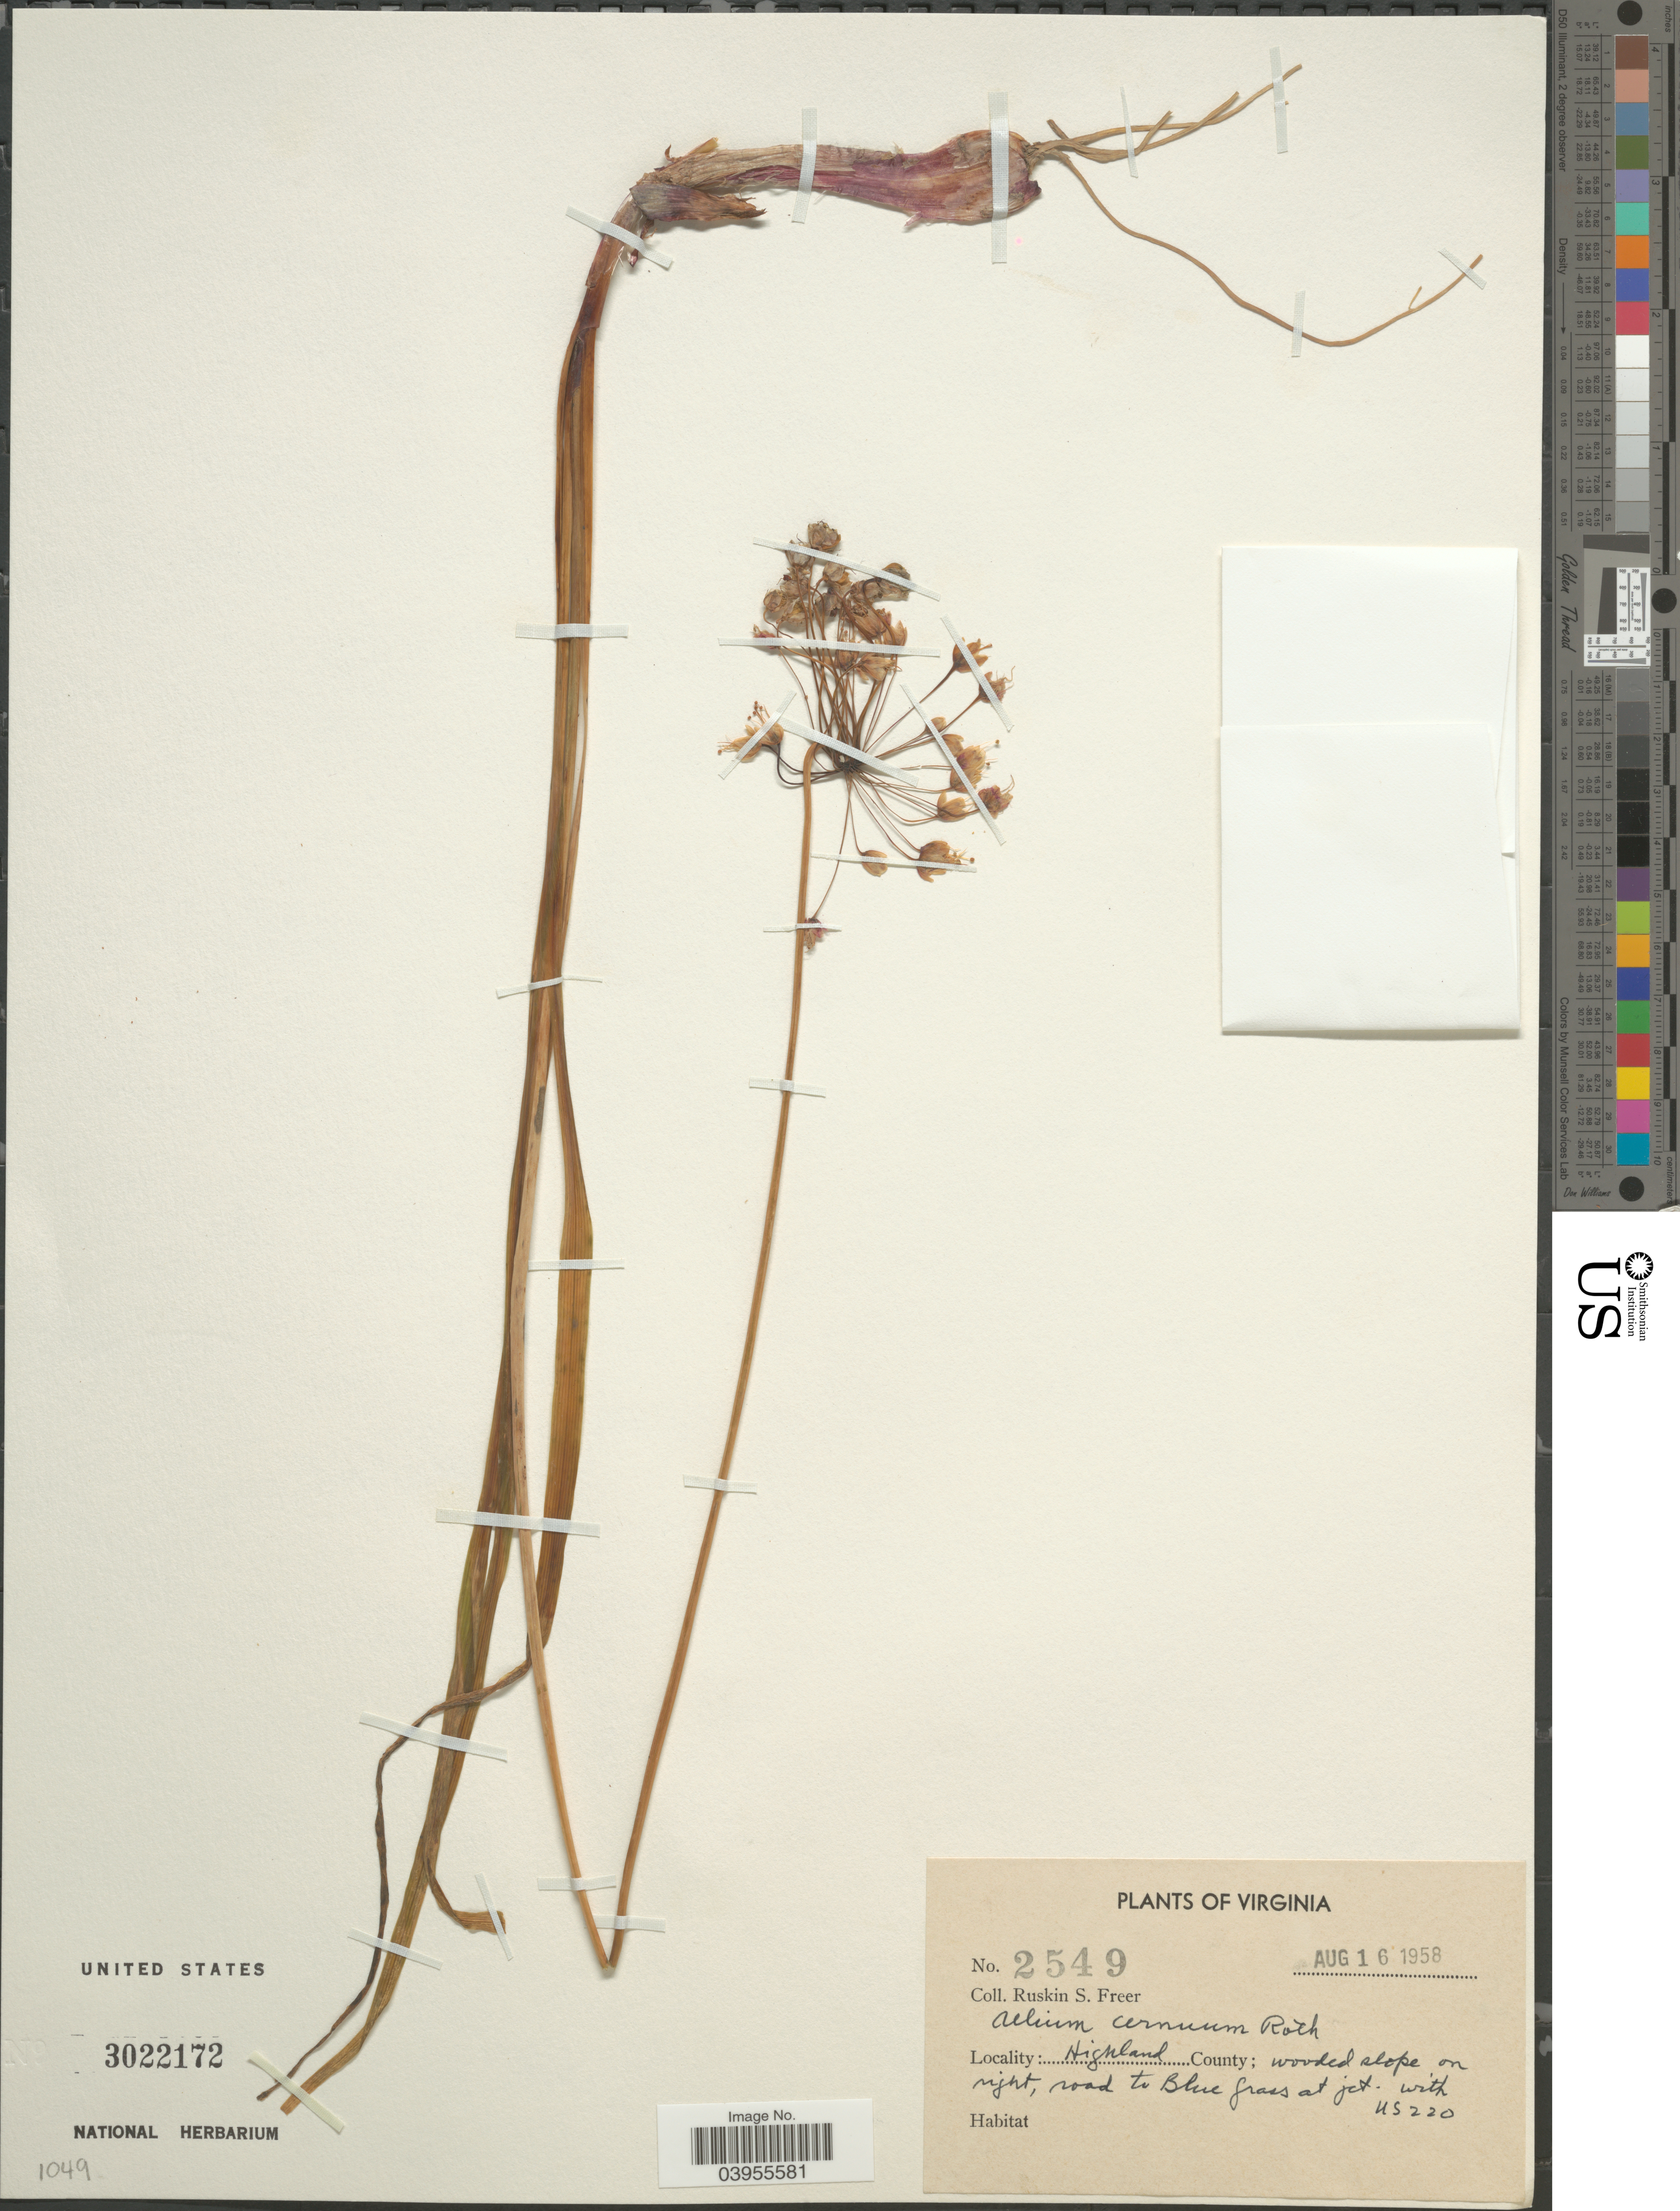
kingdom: Plantae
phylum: Tracheophyta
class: Liliopsida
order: Asparagales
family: Amaryllidaceae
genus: Allium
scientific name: Allium cernuum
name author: Roth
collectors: R. Freer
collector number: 2549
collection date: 1958-08-16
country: United States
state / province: Virginia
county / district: Highland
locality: wooded slope on right, road to Blue frais at jct. with US 220.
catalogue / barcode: US 3022172